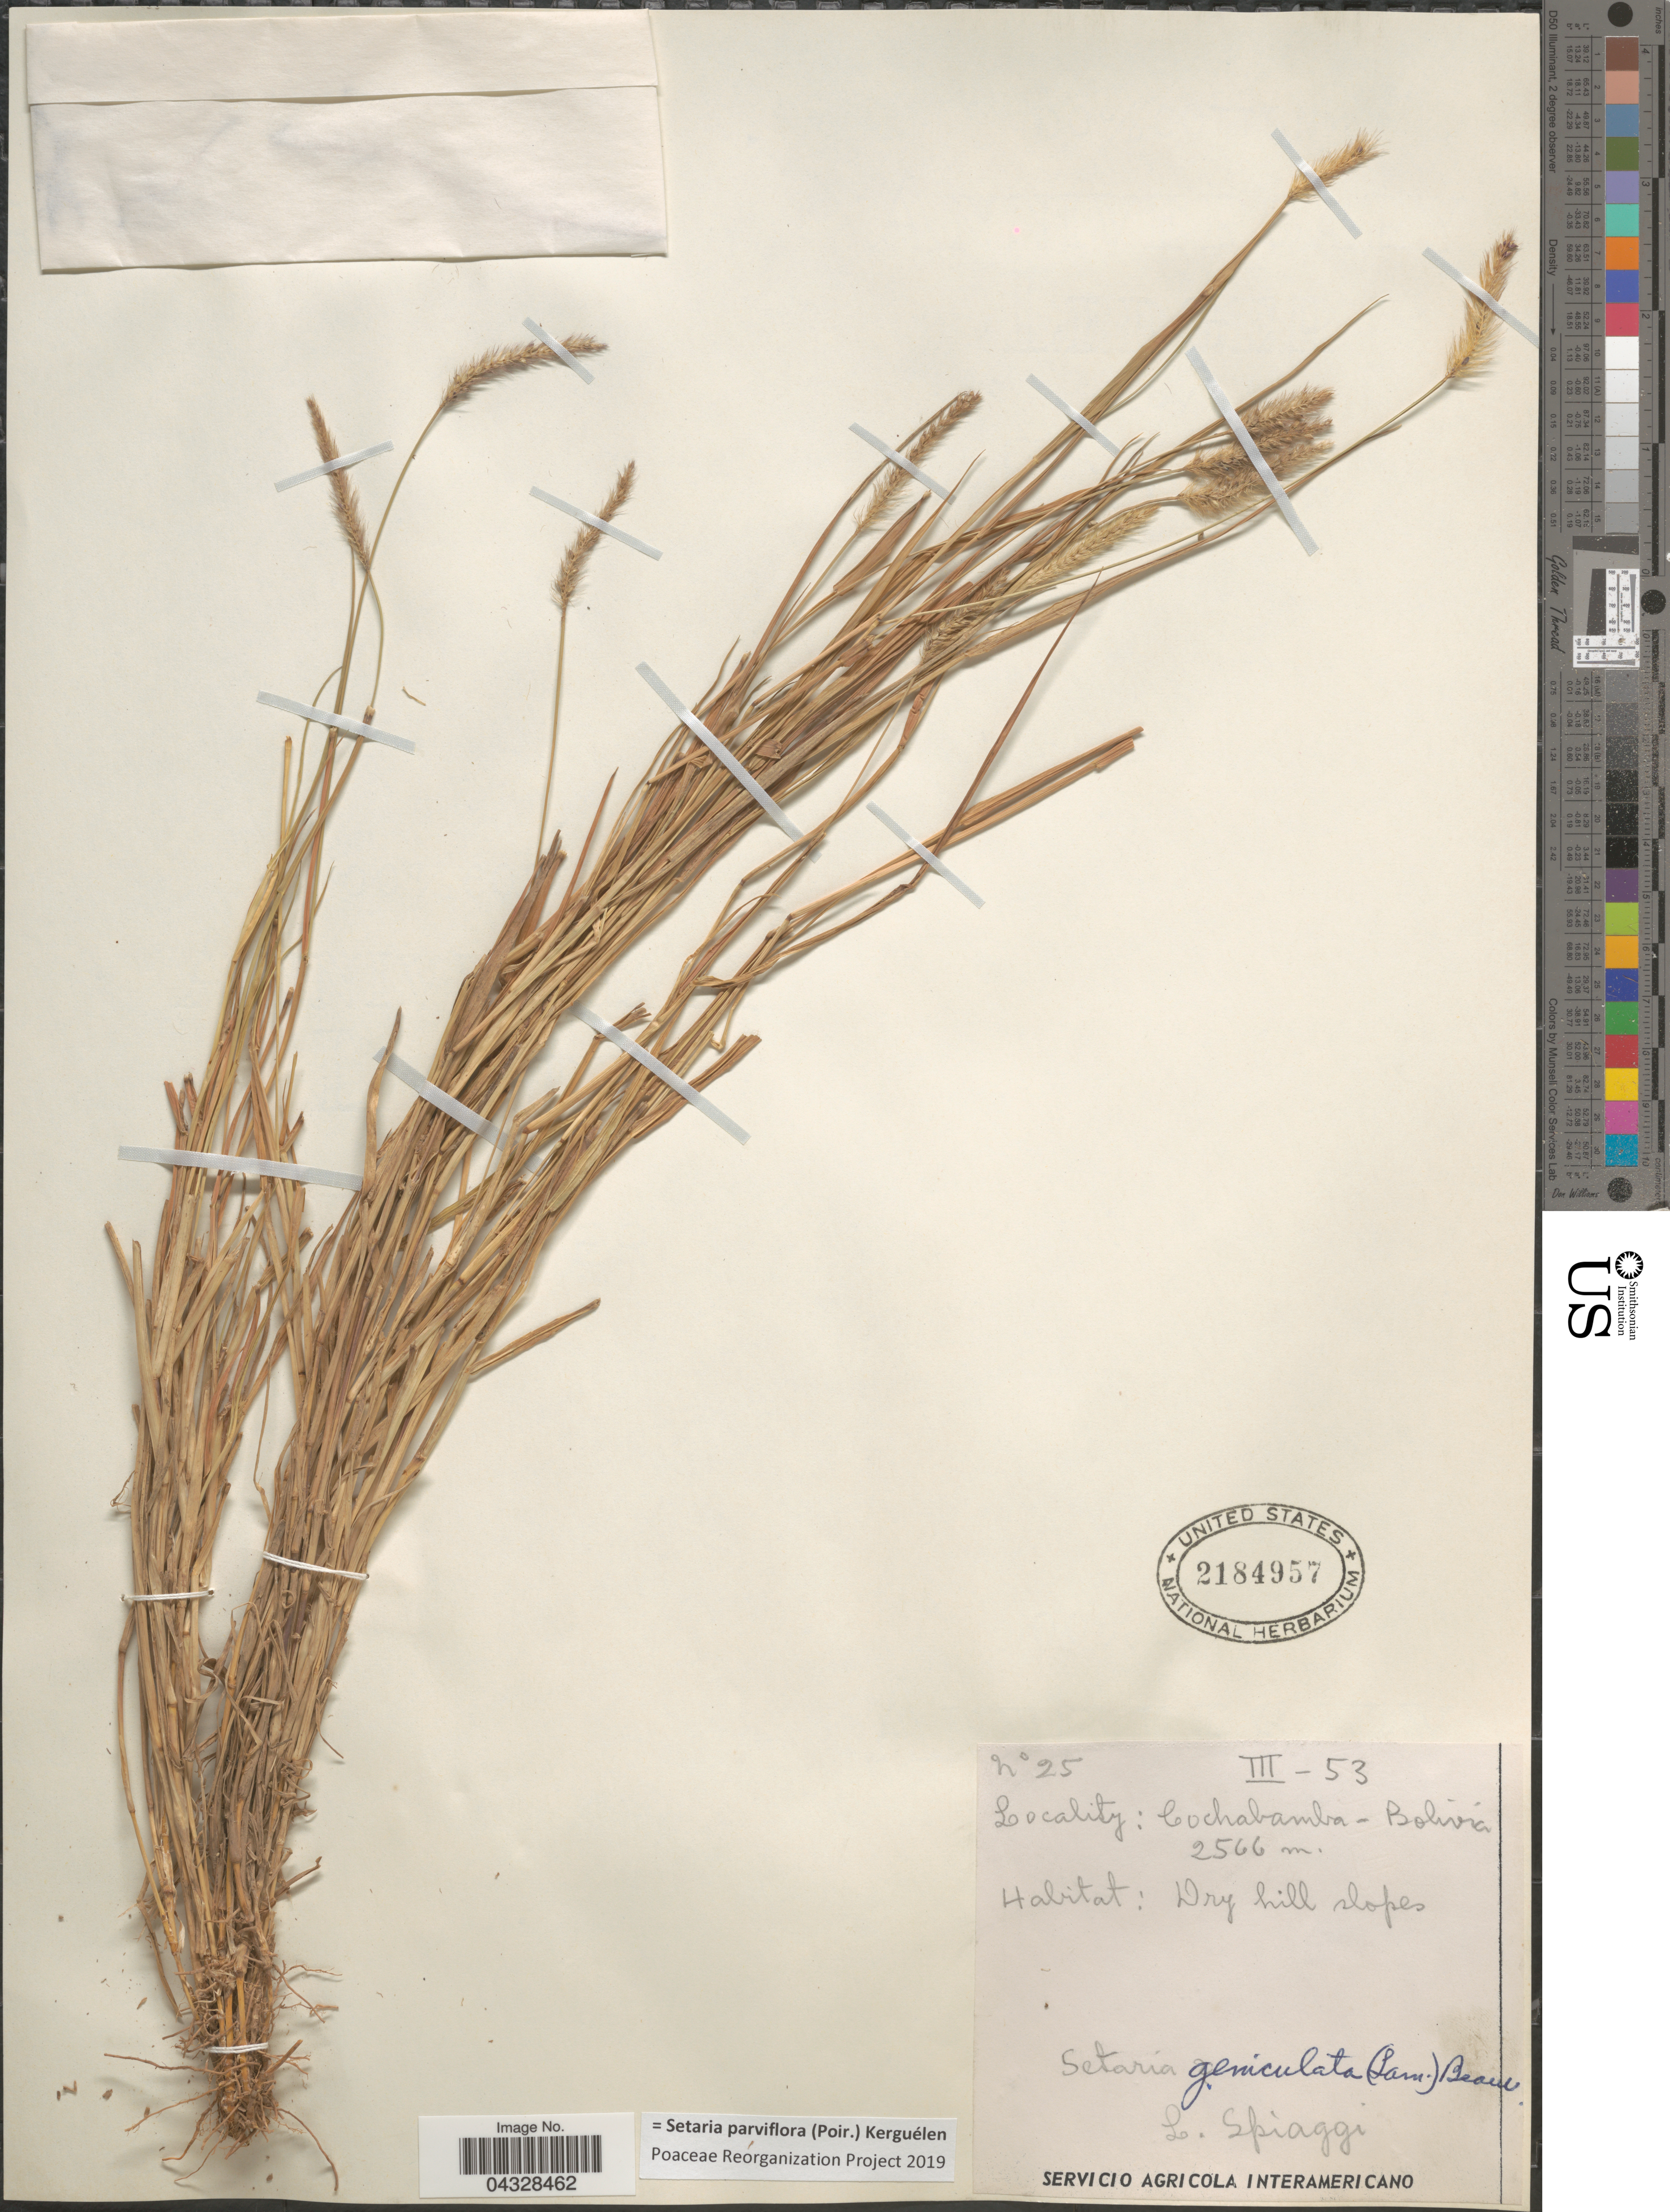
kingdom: Plantae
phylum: Tracheophyta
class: Liliopsida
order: Poales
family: Poaceae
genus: Setaria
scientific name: Setaria parviflora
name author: (Poir.) Kerguélen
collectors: L. Spiaggi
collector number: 25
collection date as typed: Transcribed d/m/y: /3/53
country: Bolivia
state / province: Cochabamba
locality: Dry hill slopes.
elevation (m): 2566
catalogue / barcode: US 2184957